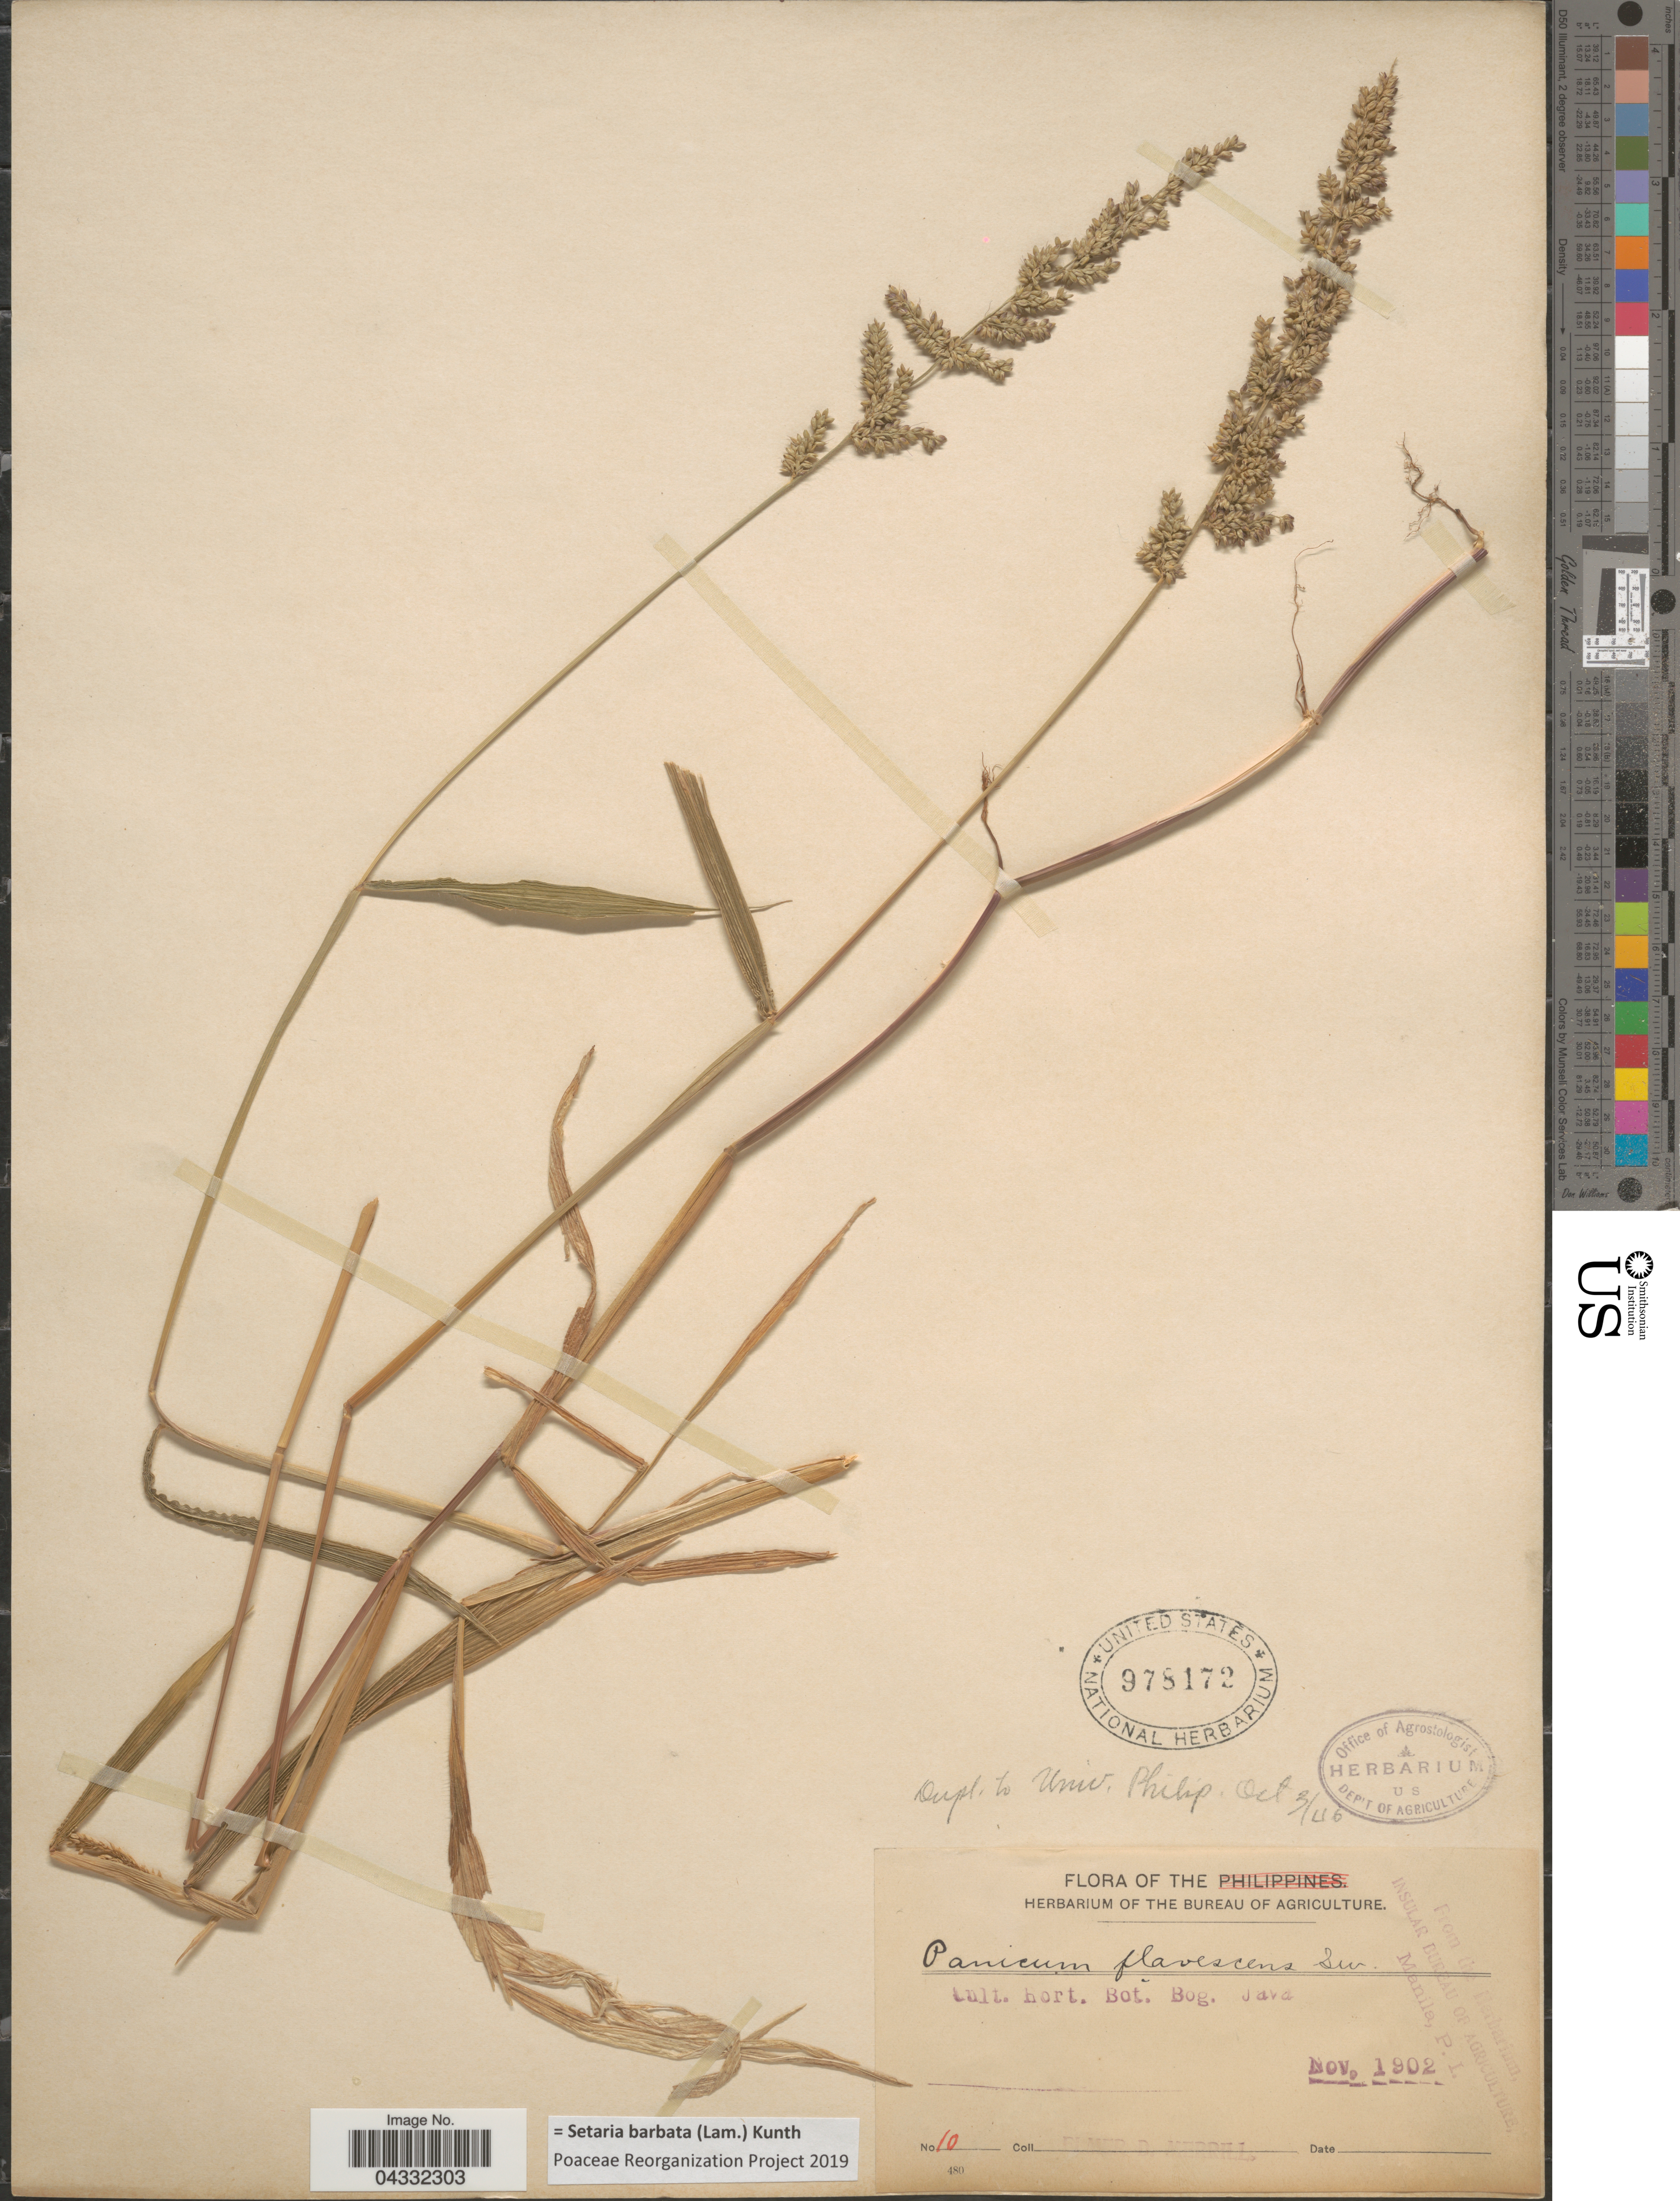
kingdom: Plantae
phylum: Tracheophyta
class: Liliopsida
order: Poales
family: Poaceae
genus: Setaria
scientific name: Setaria barbata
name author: (Lam.) Kunth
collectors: E. D. Merrill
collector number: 10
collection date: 1902-11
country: Indonesia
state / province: Java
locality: Hort. Bot. Bog. Java.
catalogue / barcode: US 978172